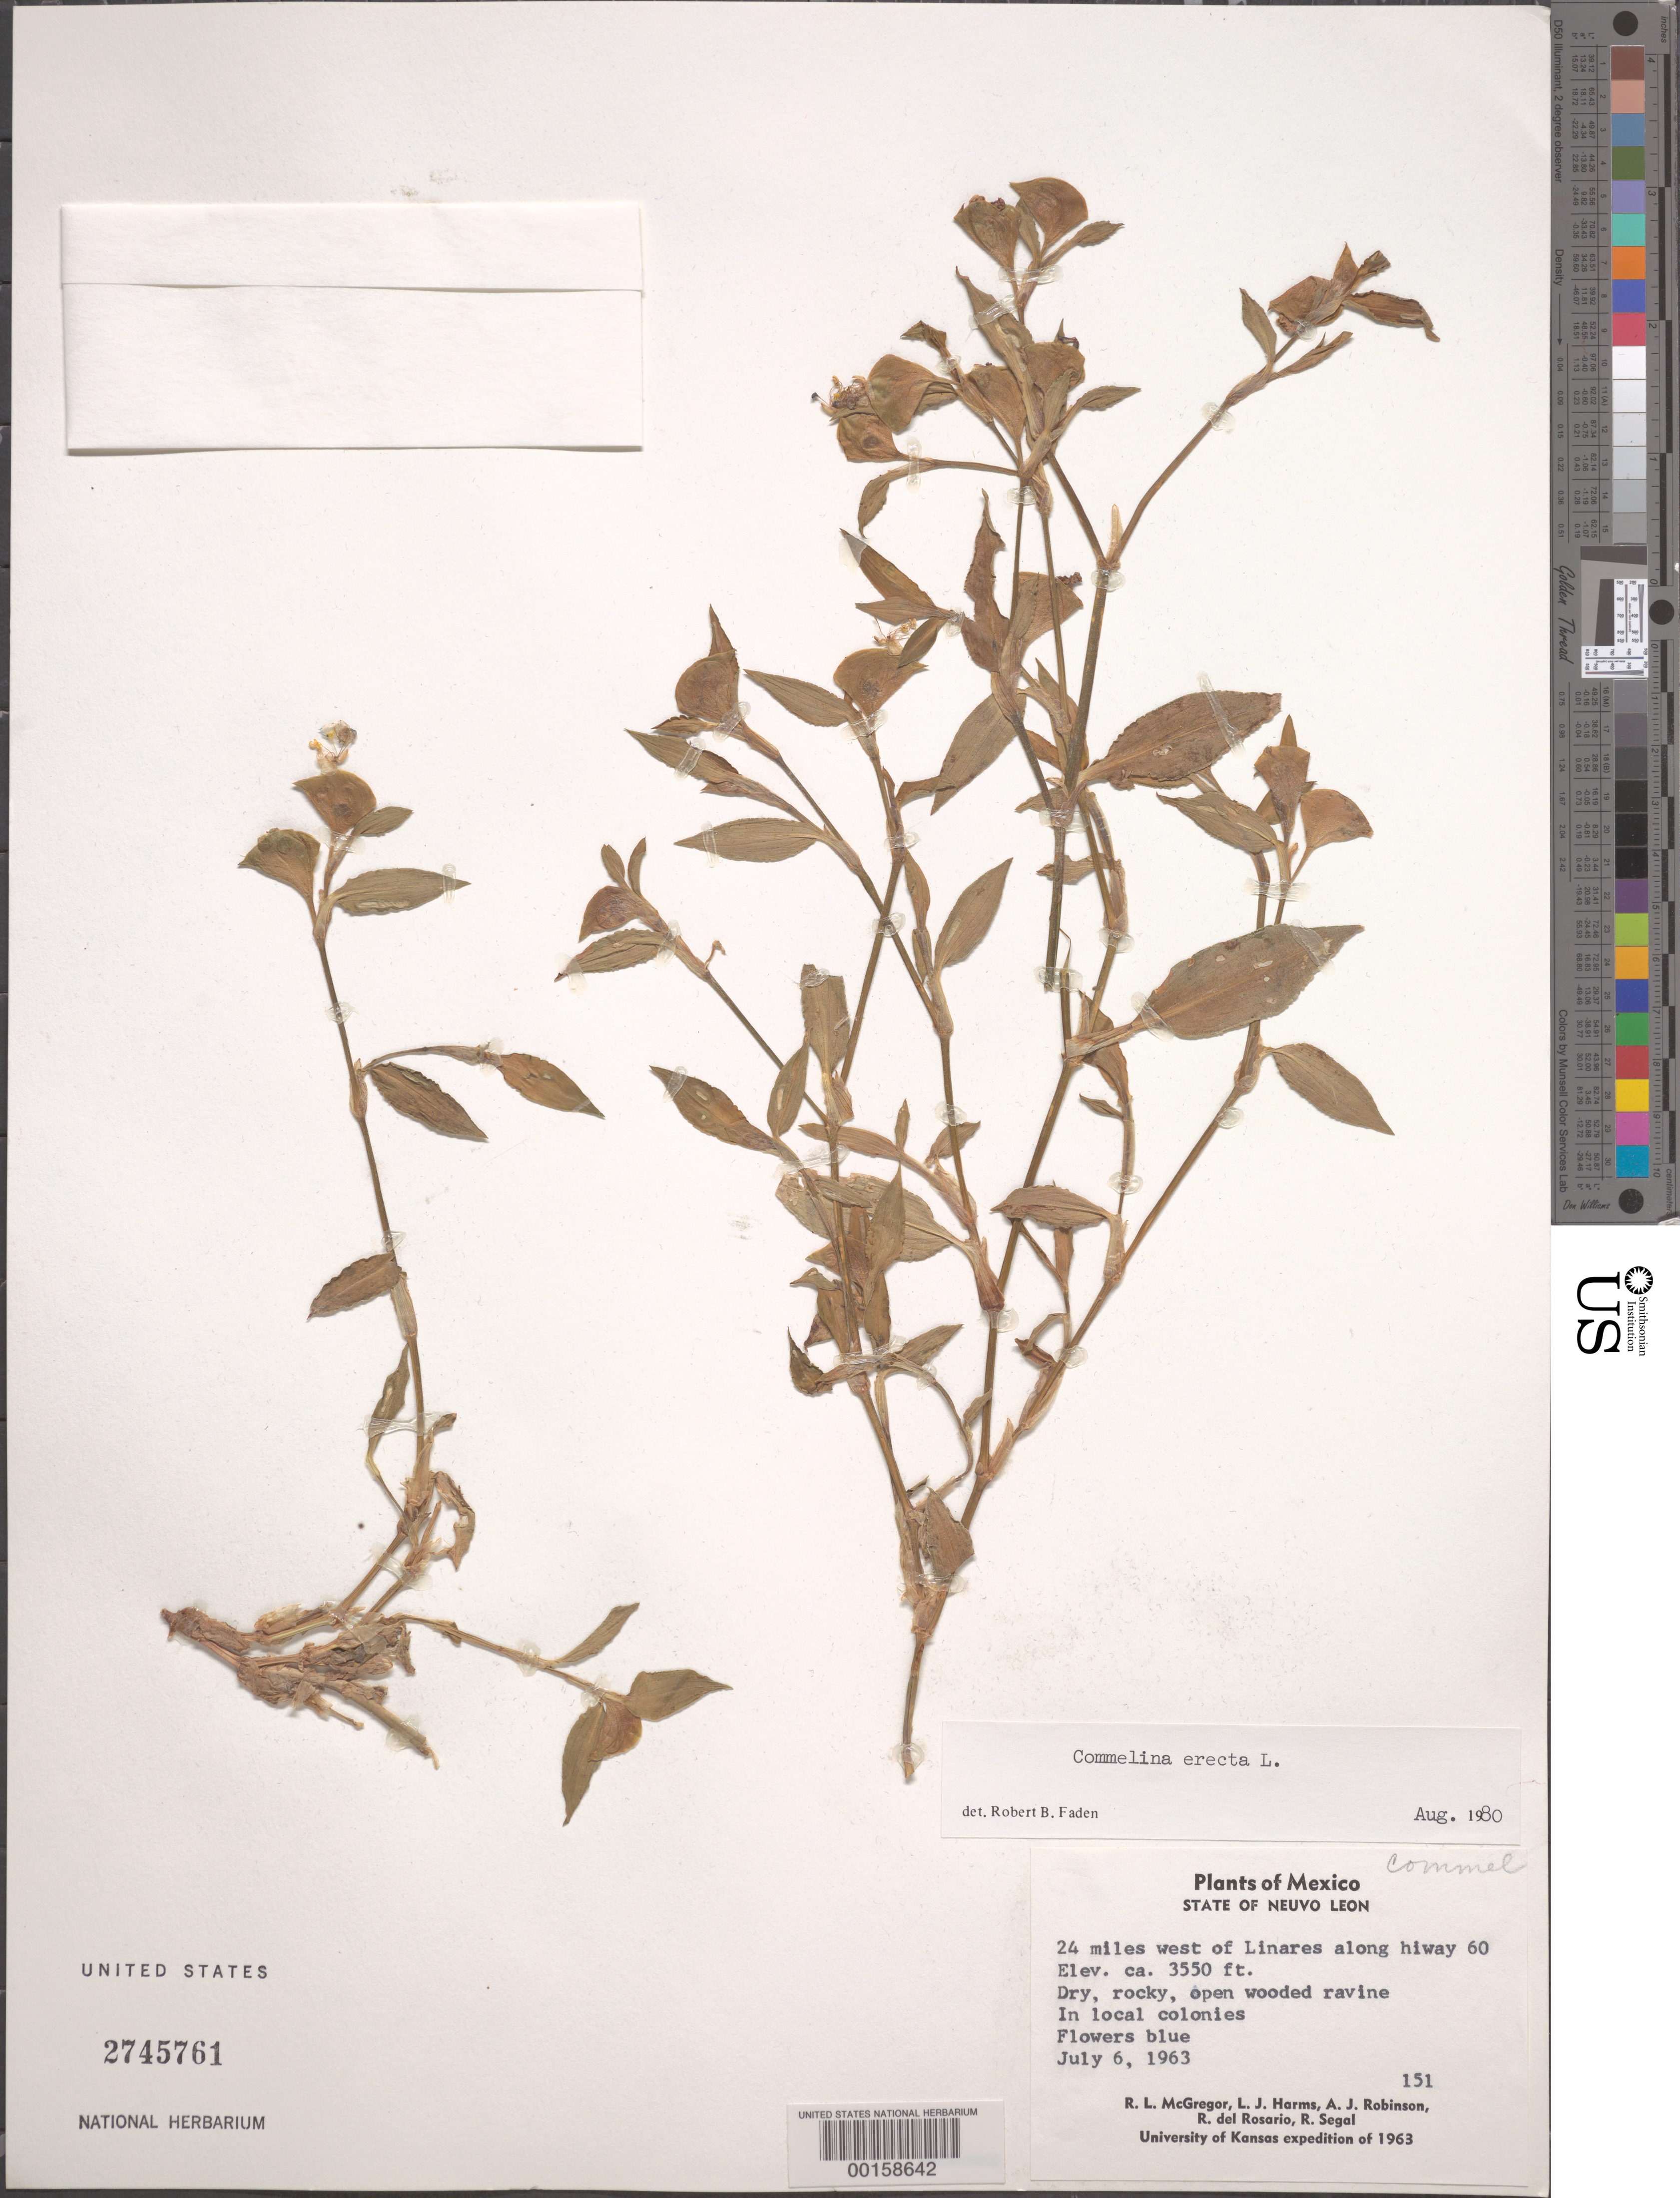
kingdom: Plantae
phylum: Tracheophyta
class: Liliopsida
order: Commelinales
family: Commelinaceae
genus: Commelina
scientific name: Commelina erecta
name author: L.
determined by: Faden, Robert B., (US), Smithsonian Institution - National Museum of Natural History (UNITED STATES)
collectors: R. L. McGregor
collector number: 151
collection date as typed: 06 Jul 1963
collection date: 1963-07-06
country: Mexico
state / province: Nuevo León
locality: Linares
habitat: Rocky, wooded ravine; dry soil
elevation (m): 1083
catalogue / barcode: US 2745761